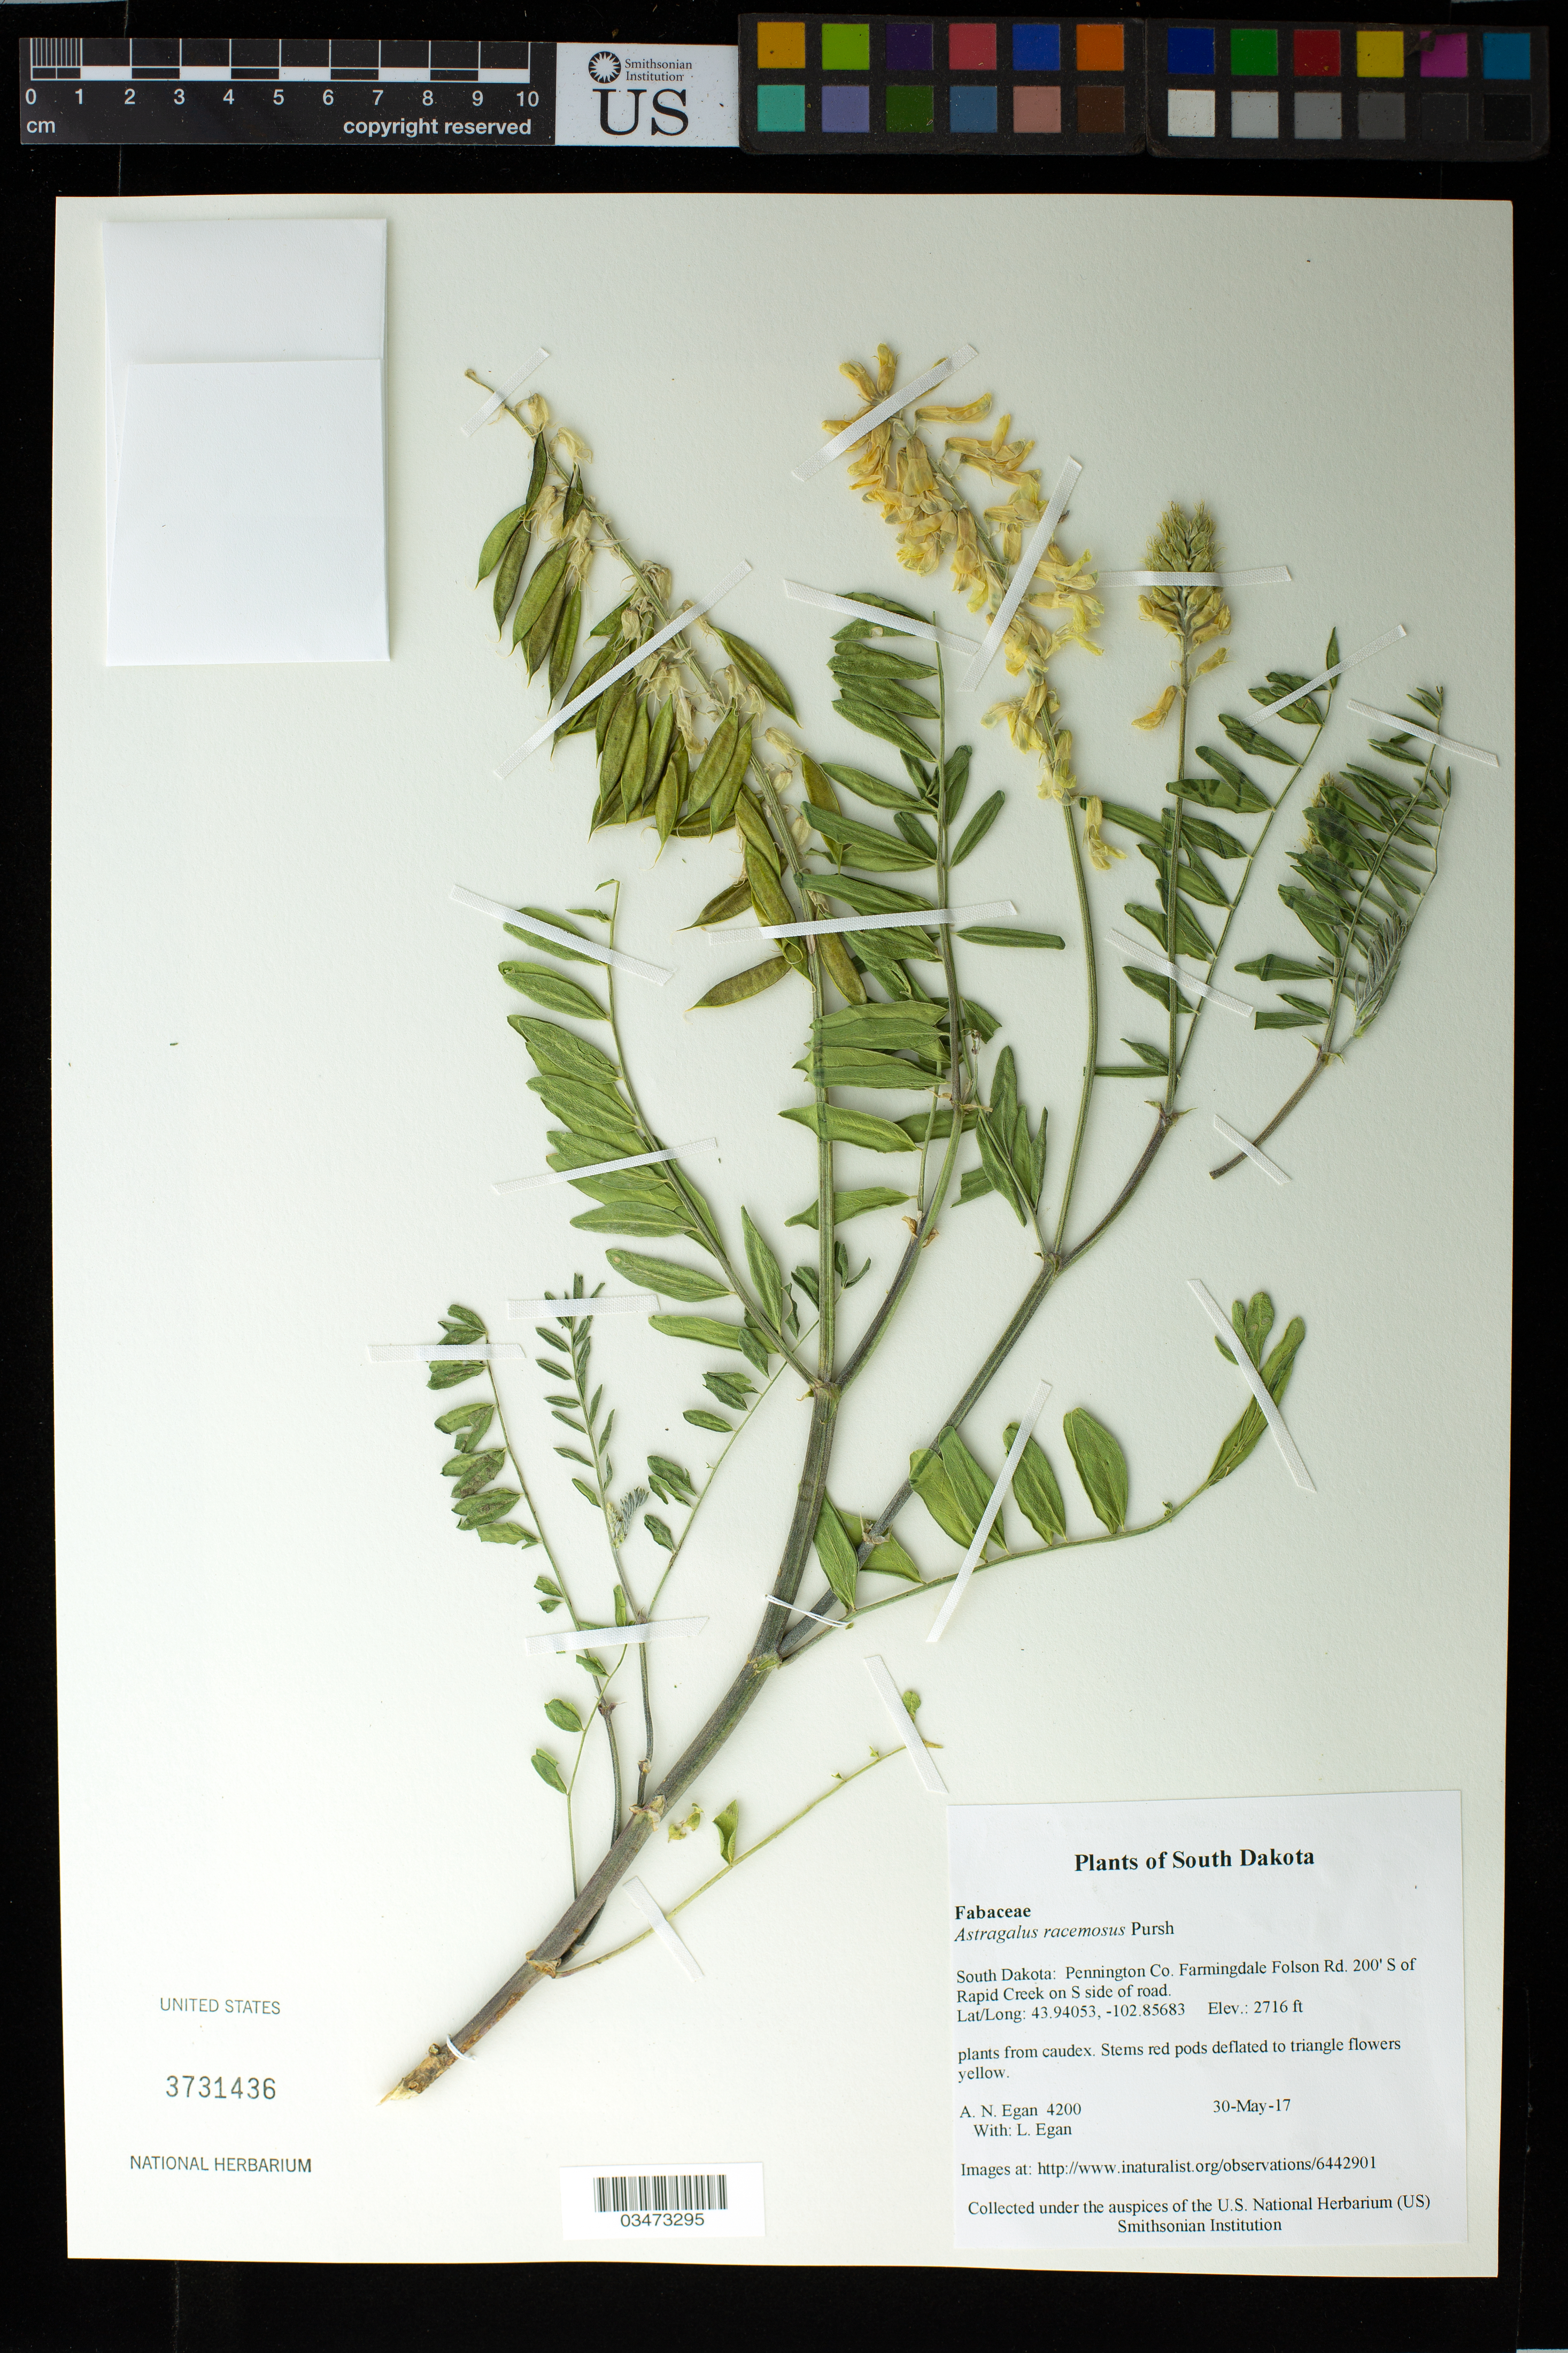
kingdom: Plantae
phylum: Tracheophyta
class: Magnoliopsida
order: Fabales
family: Fabaceae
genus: Astragalus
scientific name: Astragalus racemosus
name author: Pursh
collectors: A. N. Egan & L. Egan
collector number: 4200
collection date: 2017-05-30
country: United States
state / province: South Dakota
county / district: Pennington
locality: Farmingdale Folson Rd. 200' S of Rapid Creek on S side of road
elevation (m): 828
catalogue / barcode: US 3731436